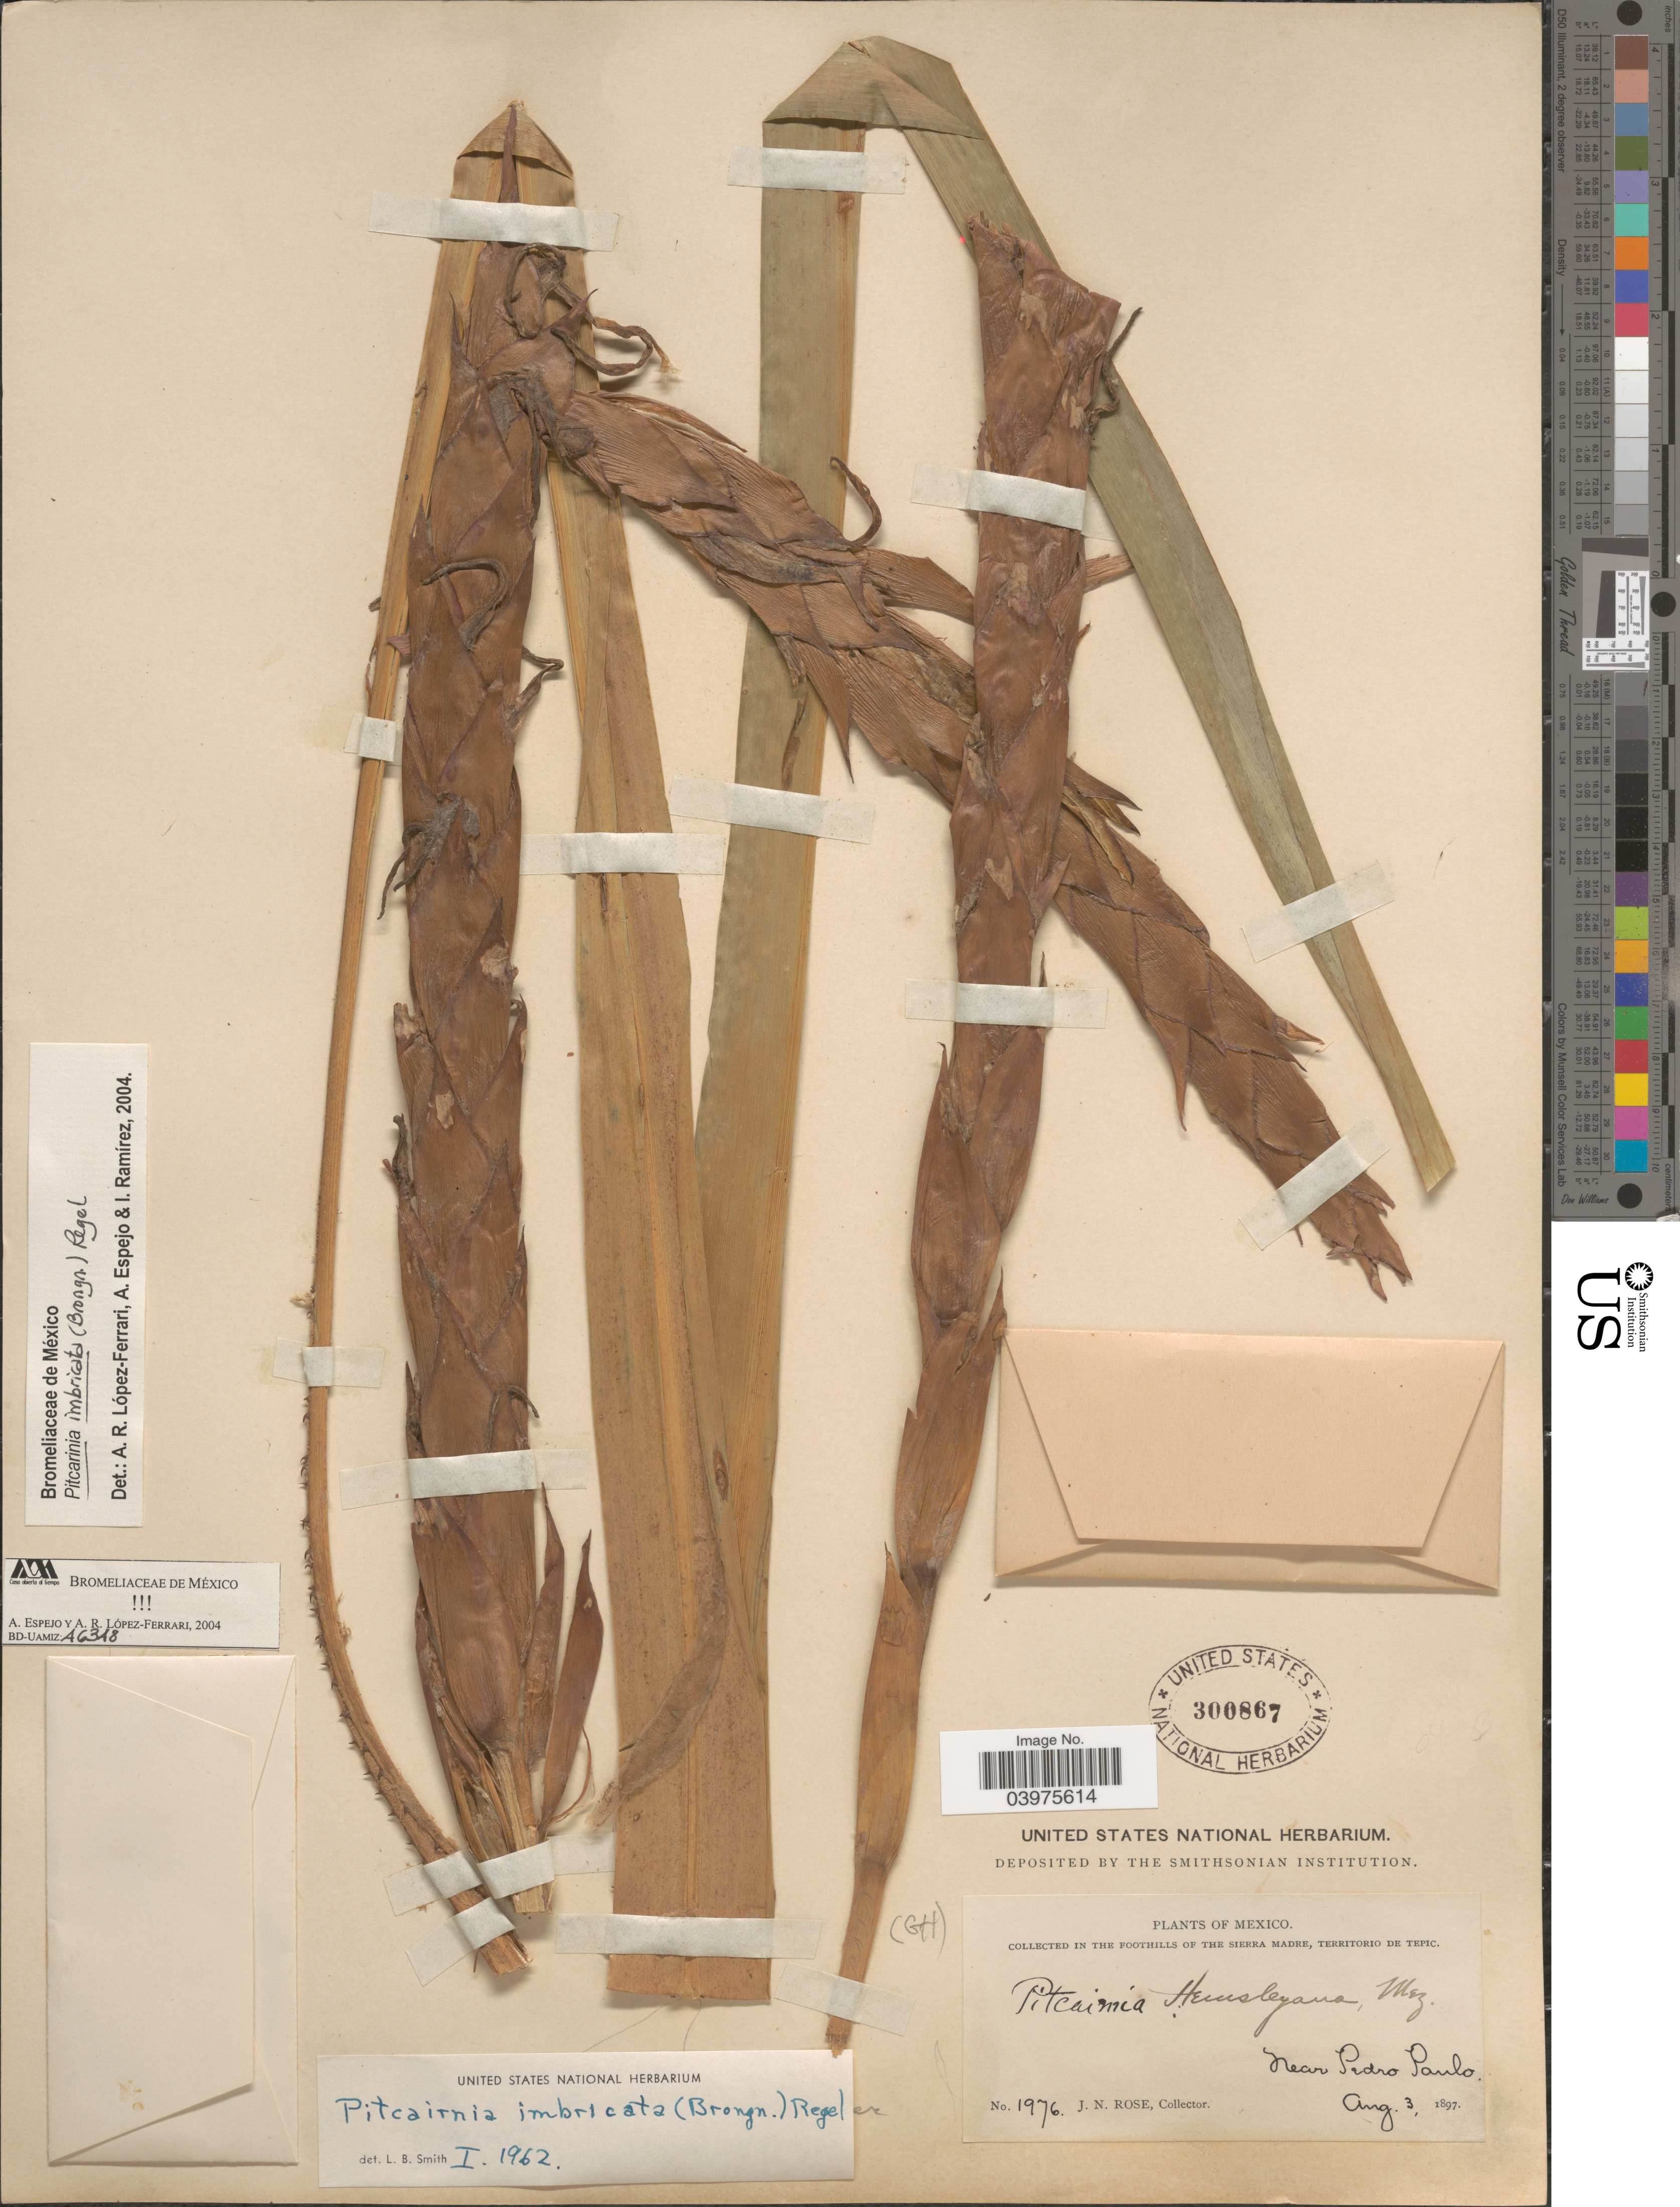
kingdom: Plantae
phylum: Tracheophyta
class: Liliopsida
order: Poales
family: Bromeliaceae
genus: Pitcairnia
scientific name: Pitcairnia imbricata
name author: (Brongn.) Regel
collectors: J. N. Rose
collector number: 1976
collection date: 1897-08-03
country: Mexico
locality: In the foothills of the Sierra Madre, Territorio de Tepic. Near Pedro Paulo.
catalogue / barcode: US 300867